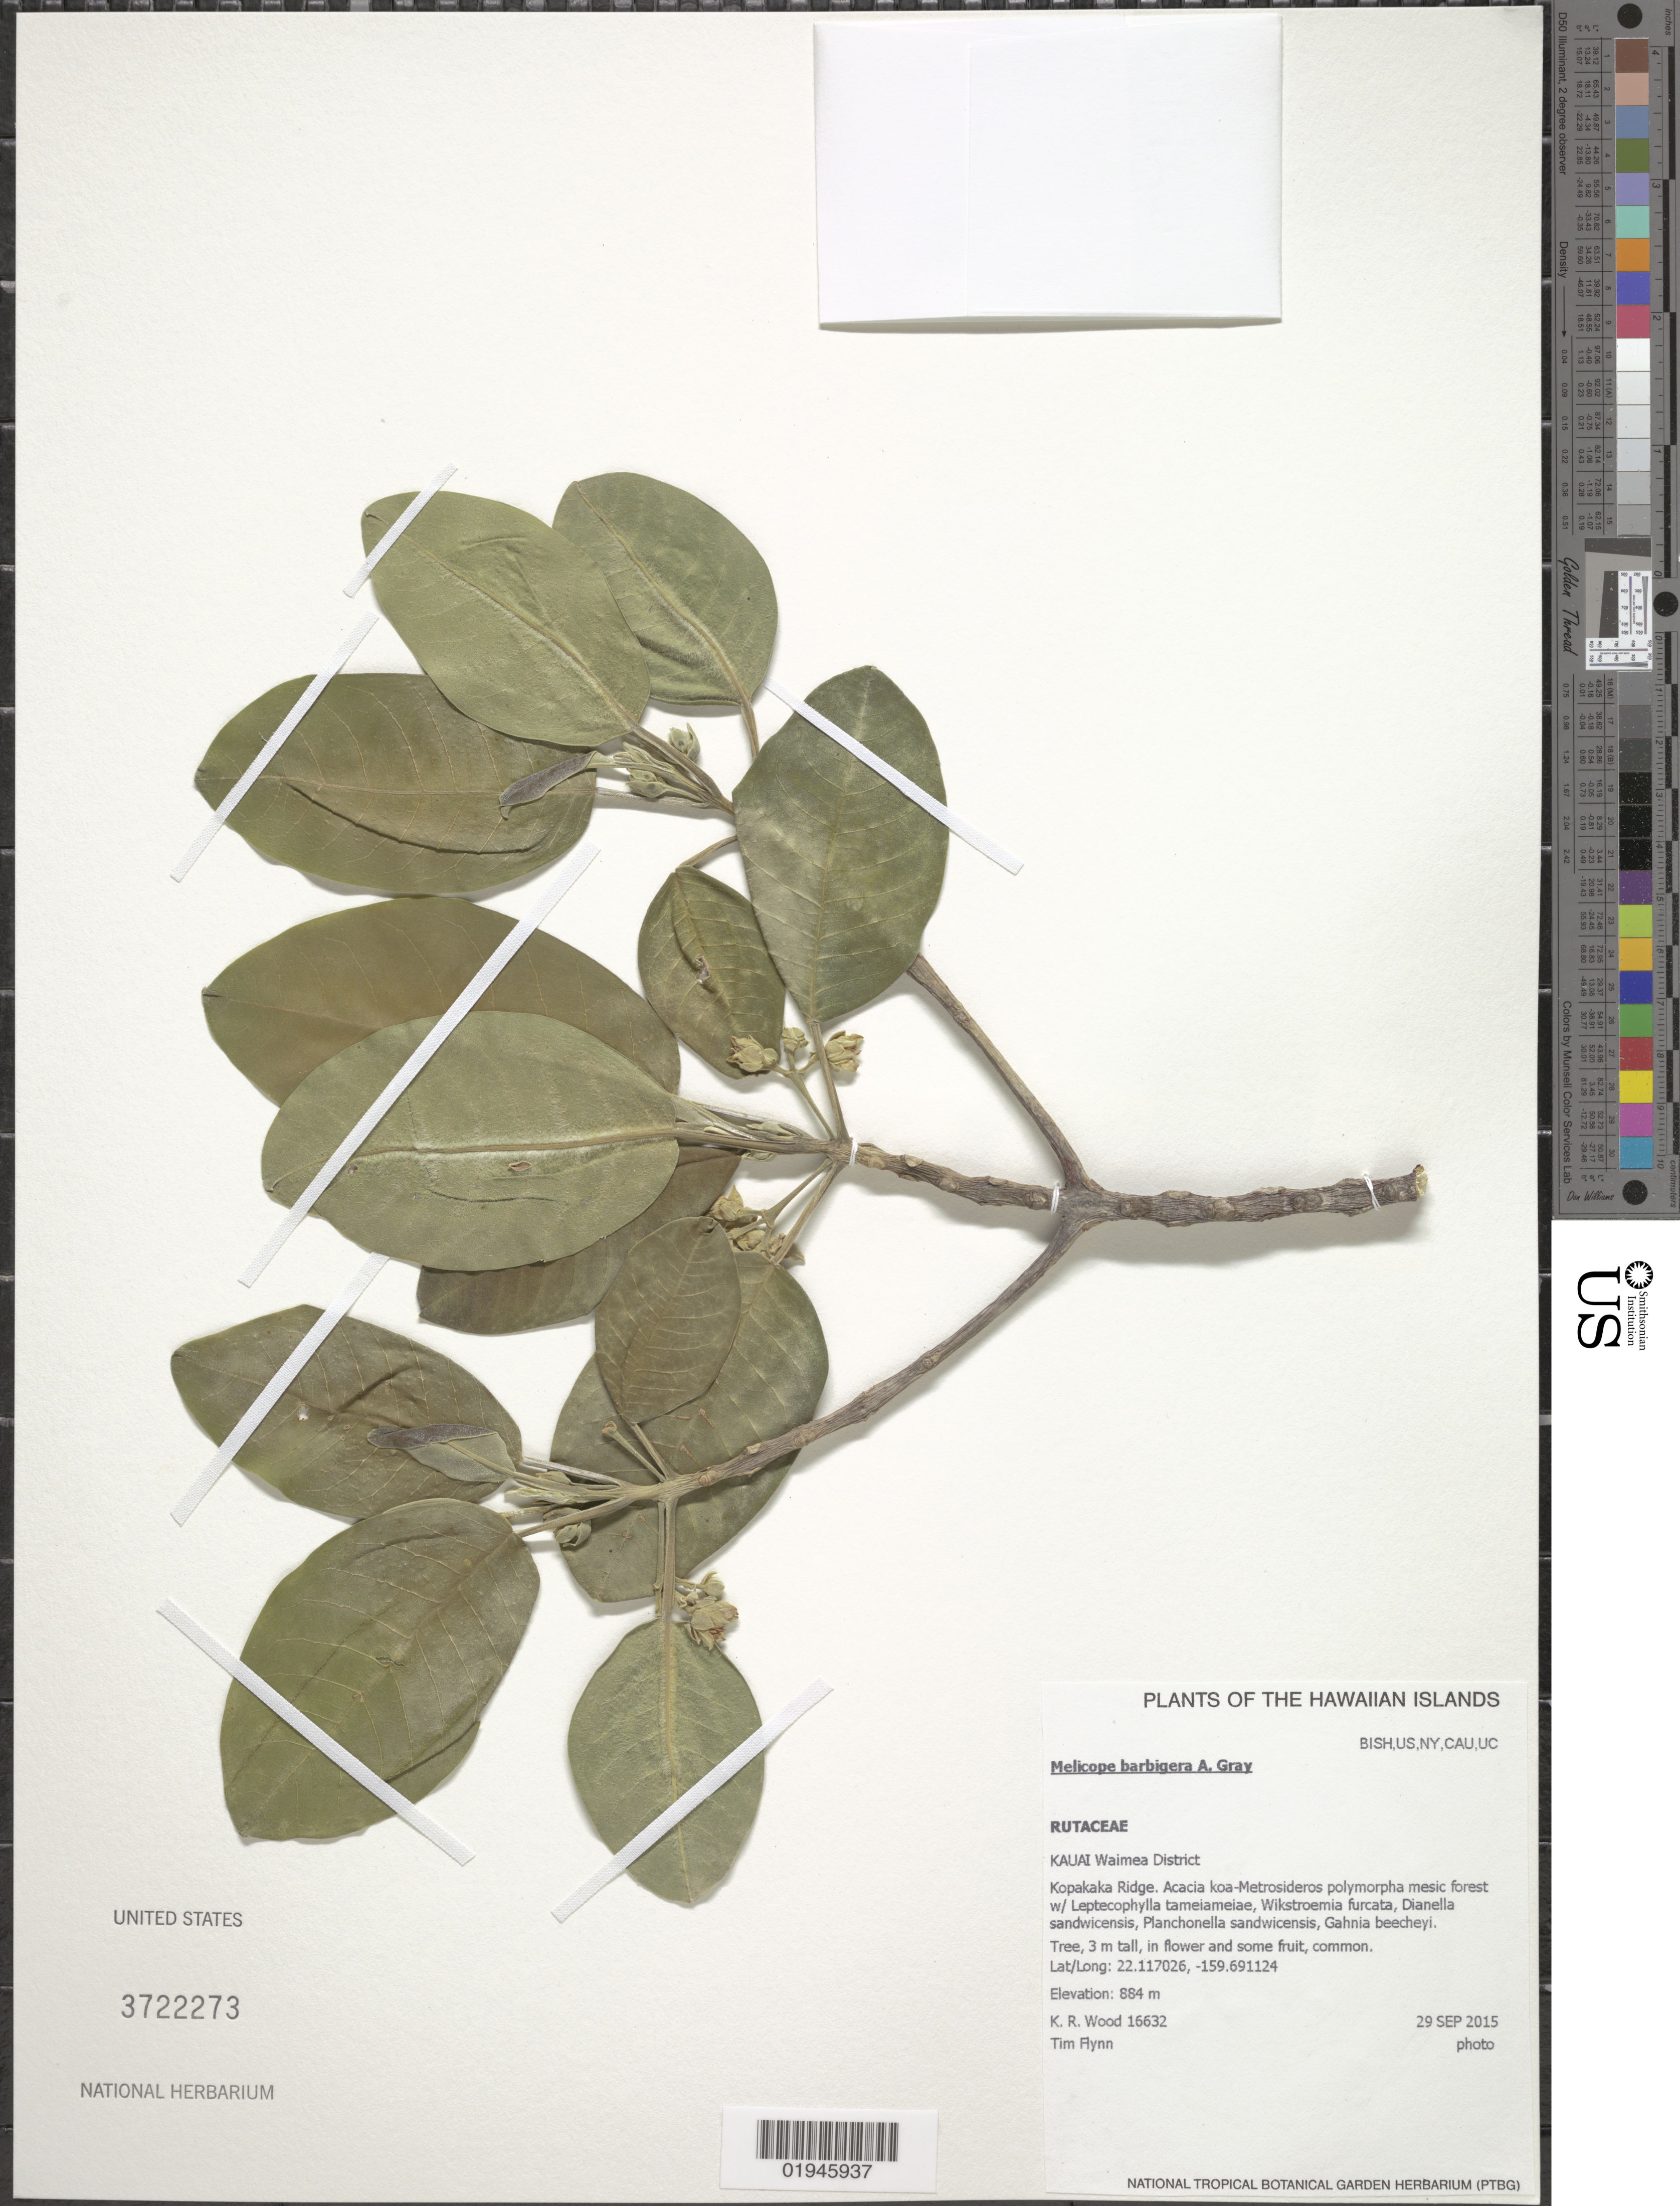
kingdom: Plantae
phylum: Tracheophyta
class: Magnoliopsida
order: Sapindales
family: Rutaceae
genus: Melicope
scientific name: Melicope barbigera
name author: A. Gray in Wilkes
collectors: K. R. Wood & T. W. Flynn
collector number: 16632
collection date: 2015-09-29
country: United States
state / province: Hawaii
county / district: Kauai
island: Kaua'i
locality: Waimea District, Kopakaka Ridge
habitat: Mesic forest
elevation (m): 884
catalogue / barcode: US 3722273